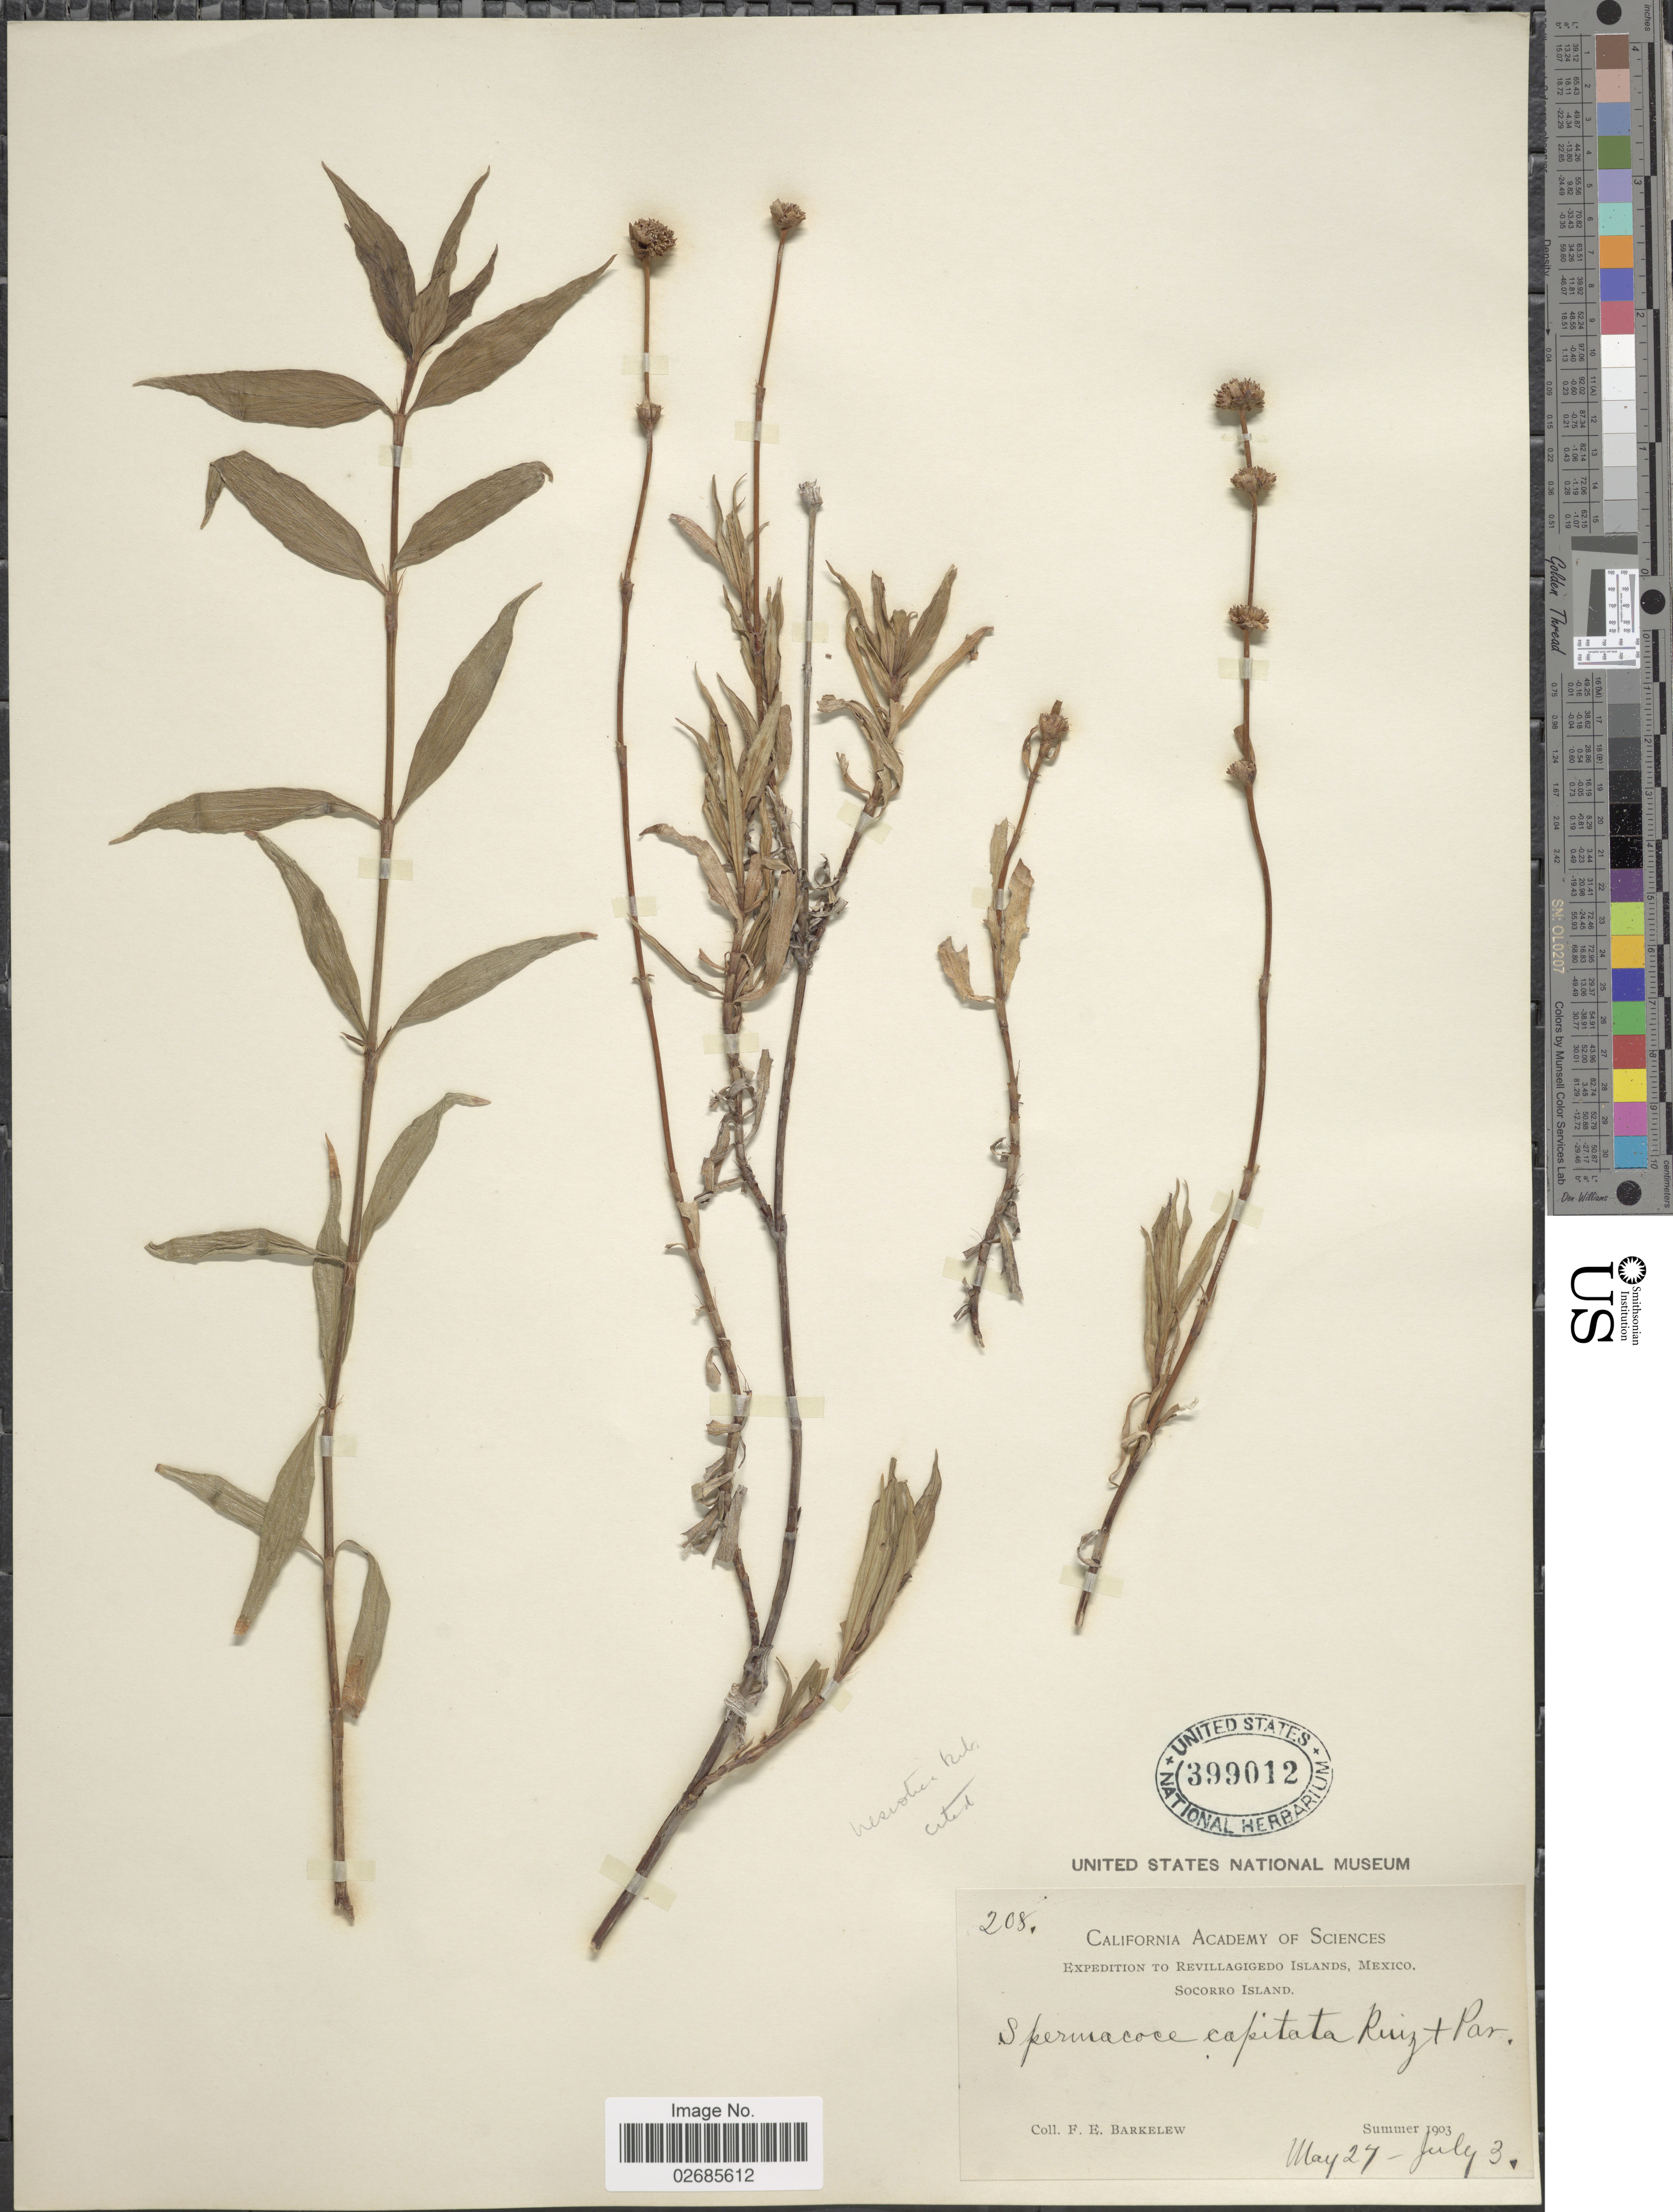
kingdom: Plantae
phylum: Tracheophyta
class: Magnoliopsida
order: Gentianales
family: Rubiaceae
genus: Borreria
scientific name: Borreria nesiotica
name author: B.L. Rob.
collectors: F. Barkelew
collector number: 208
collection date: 1903-05-27/1903-07-03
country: Mexico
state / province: Colima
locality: Revillagigedo Islands, Socorro Island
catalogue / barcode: US 399012